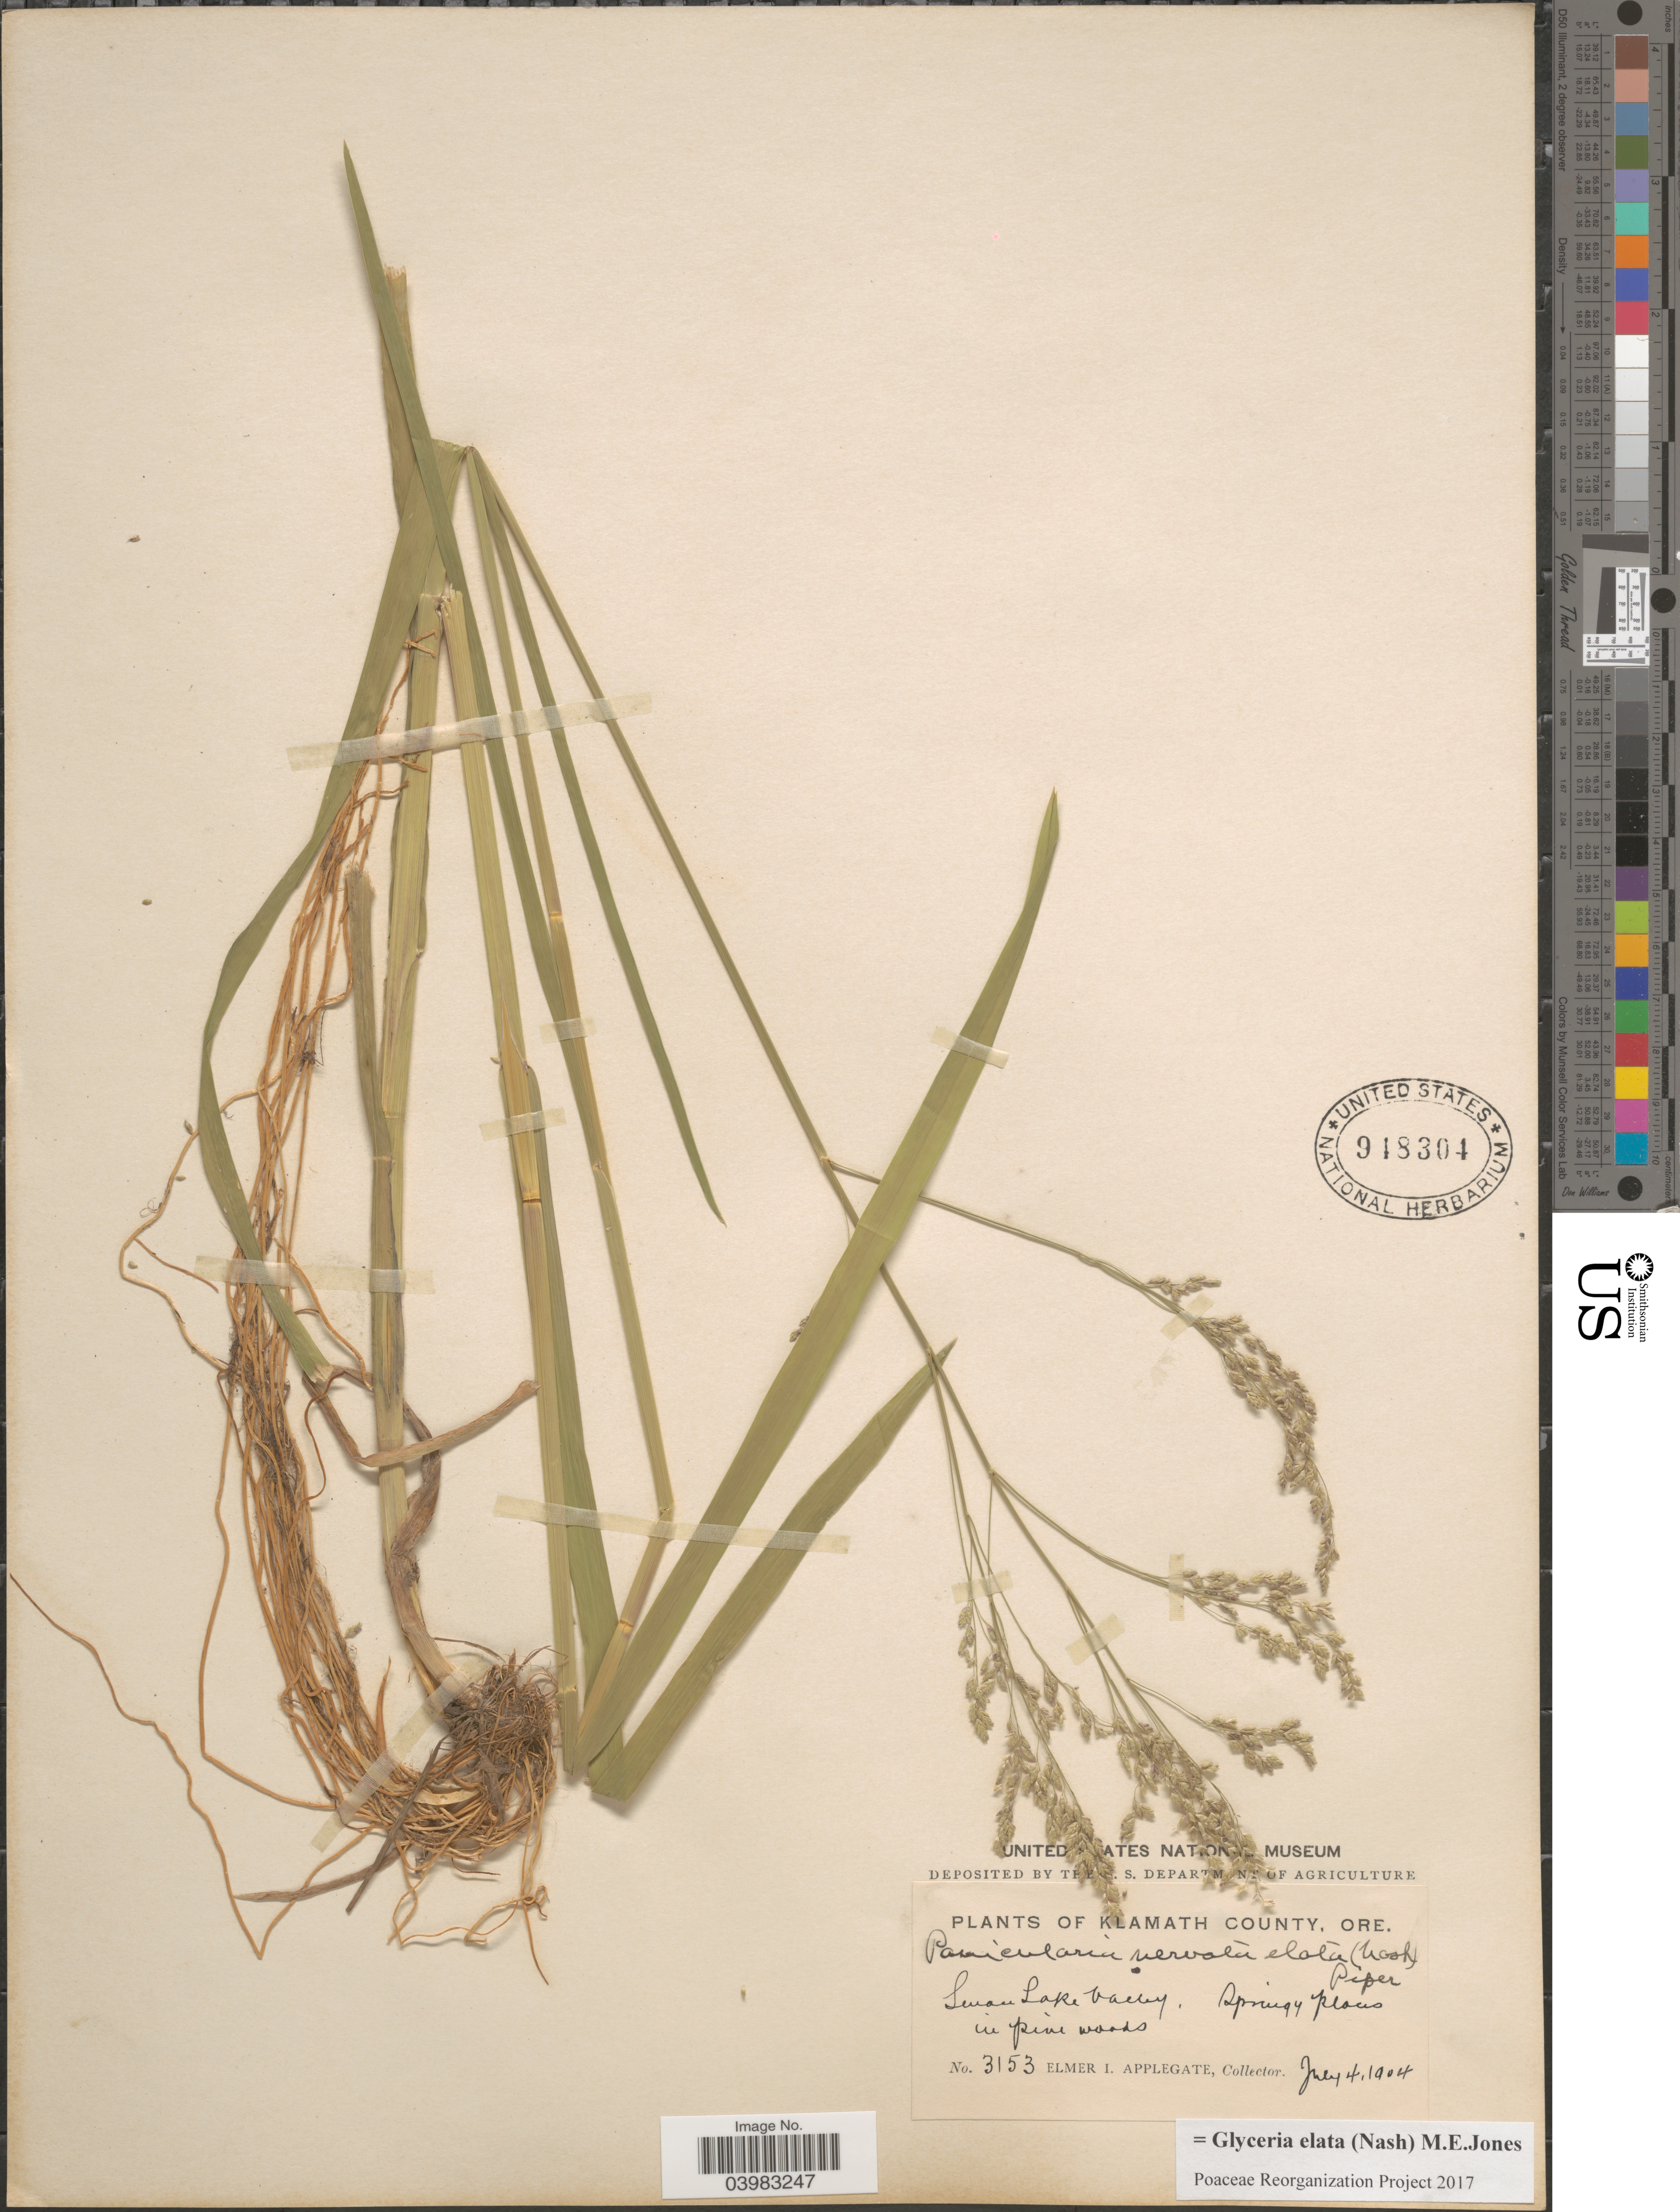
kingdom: Plantae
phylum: Tracheophyta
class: Liliopsida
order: Poales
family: Poaceae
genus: Glyceria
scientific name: Glyceria elata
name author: (Nash) M.E. Jones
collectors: E. I. Applegate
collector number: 3153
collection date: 1904-07-04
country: United States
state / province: Oregon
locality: Klamath County. Swan Lake Valley, Springy places in pine woods.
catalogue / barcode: US 918304